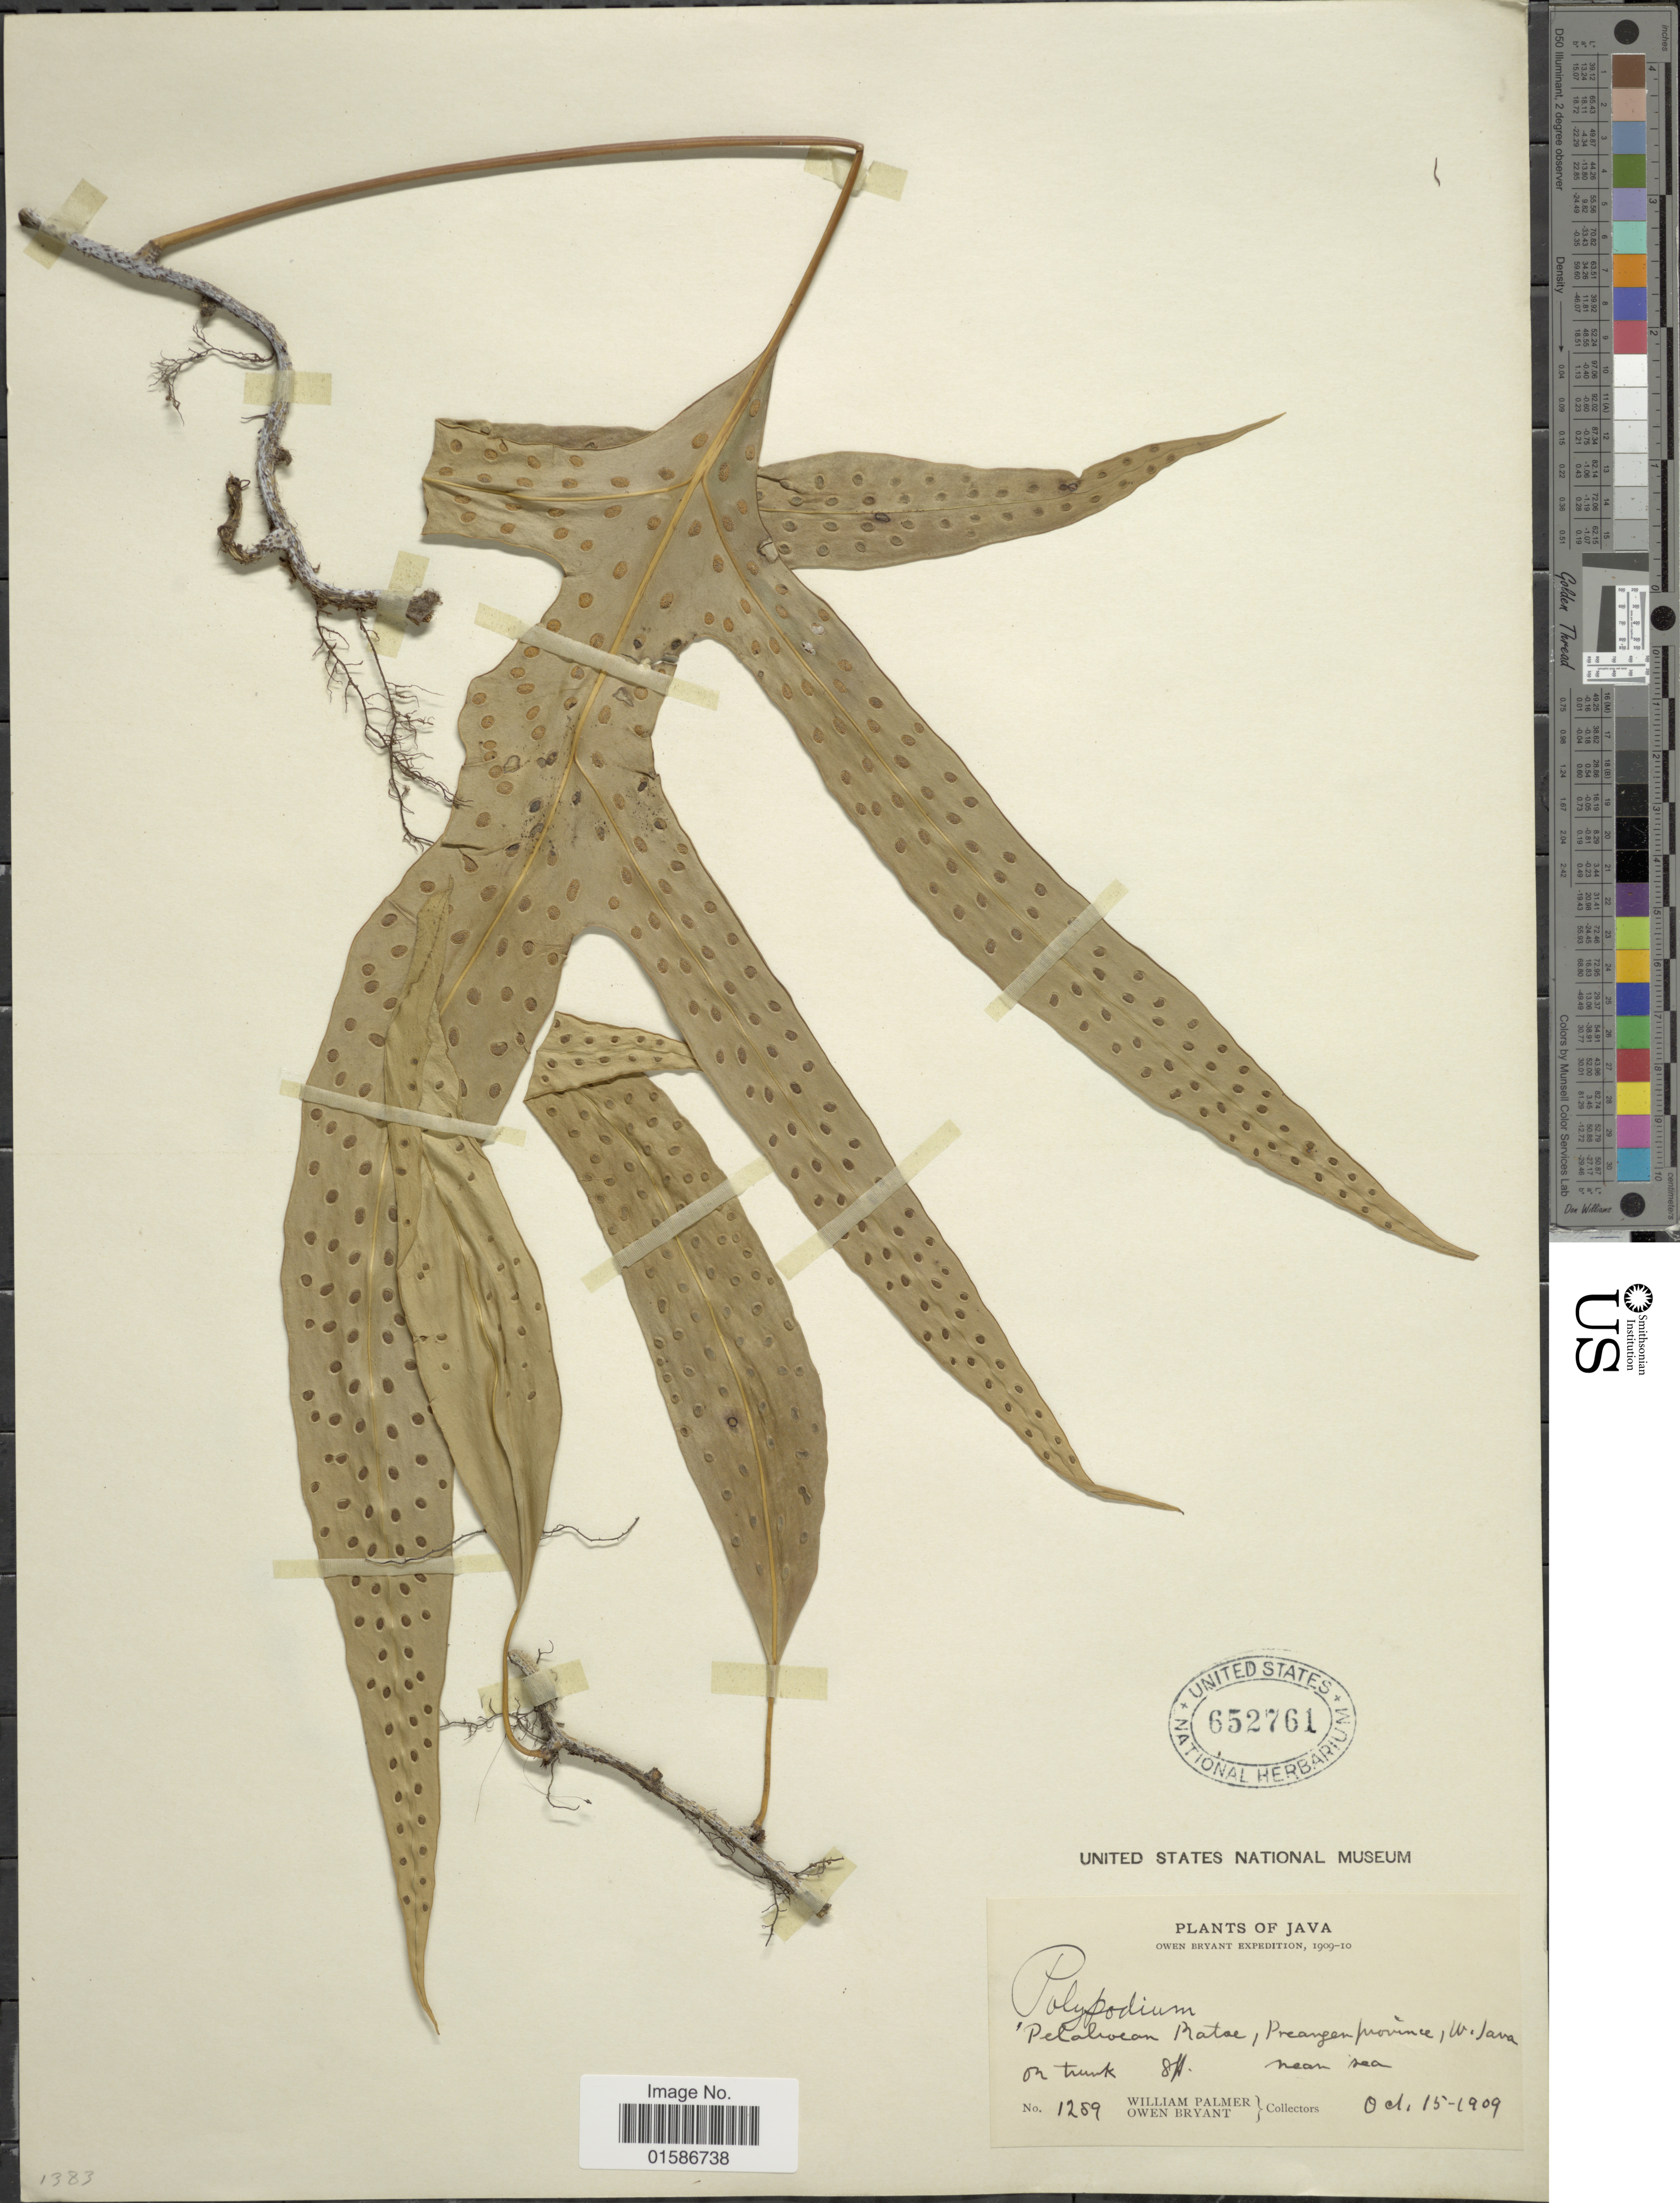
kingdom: Plantae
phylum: Tracheophyta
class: Polypodiopsida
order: Polypodiales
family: Polypodiaceae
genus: Microsorum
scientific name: Microsorum scolopendria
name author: (Burm. f.) Copel.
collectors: W. Palmer & O. Bryant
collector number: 1259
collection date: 1909-10-15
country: Indonesia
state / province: Java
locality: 'Pelahoean ratoe, Preanger province, W. Java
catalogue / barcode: US 652761